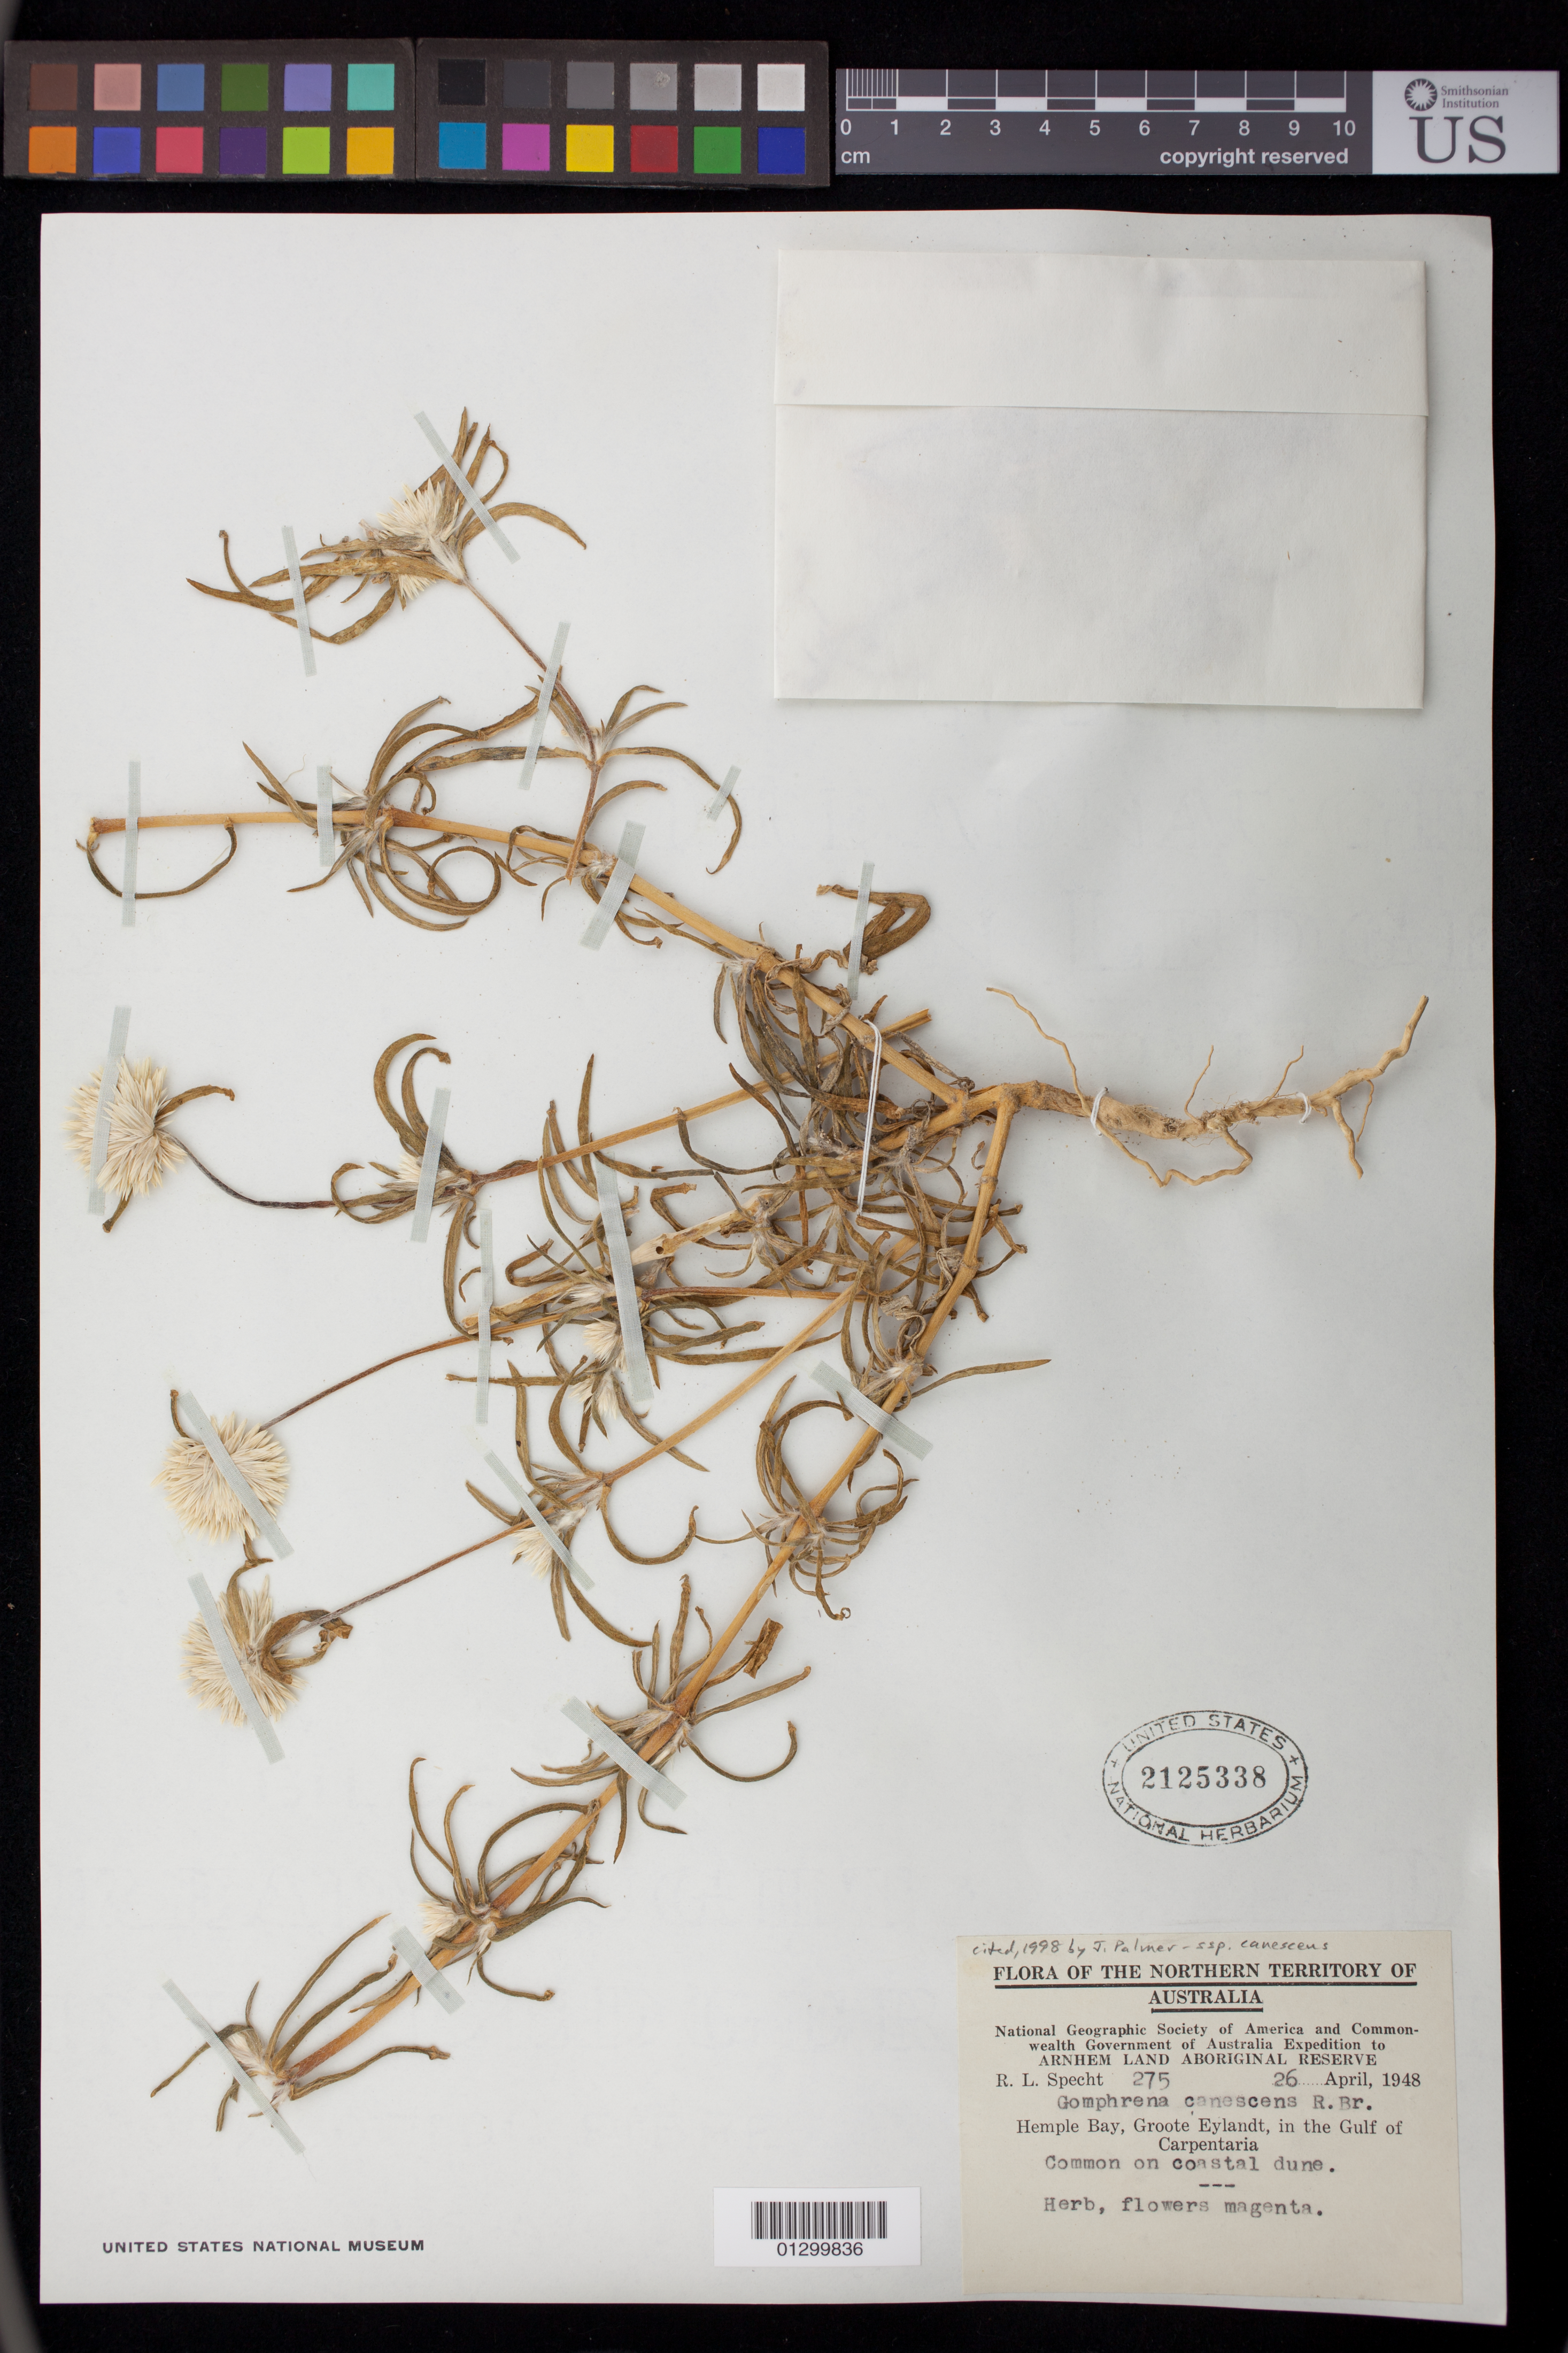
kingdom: Plantae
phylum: Tracheophyta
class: Magnoliopsida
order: Caryophyllales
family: Amaranthaceae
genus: Gomphrena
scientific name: Gomphrena canescens subsp. canescens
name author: R. Br.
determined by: Palmer, J.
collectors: R. L. Specht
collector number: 275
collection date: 1948-04-26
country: Australia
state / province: Northern Territory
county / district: East Arnhem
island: Groote Eylandt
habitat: Common on coastal dune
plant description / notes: Herb, flowers magenta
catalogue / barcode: US 2125338